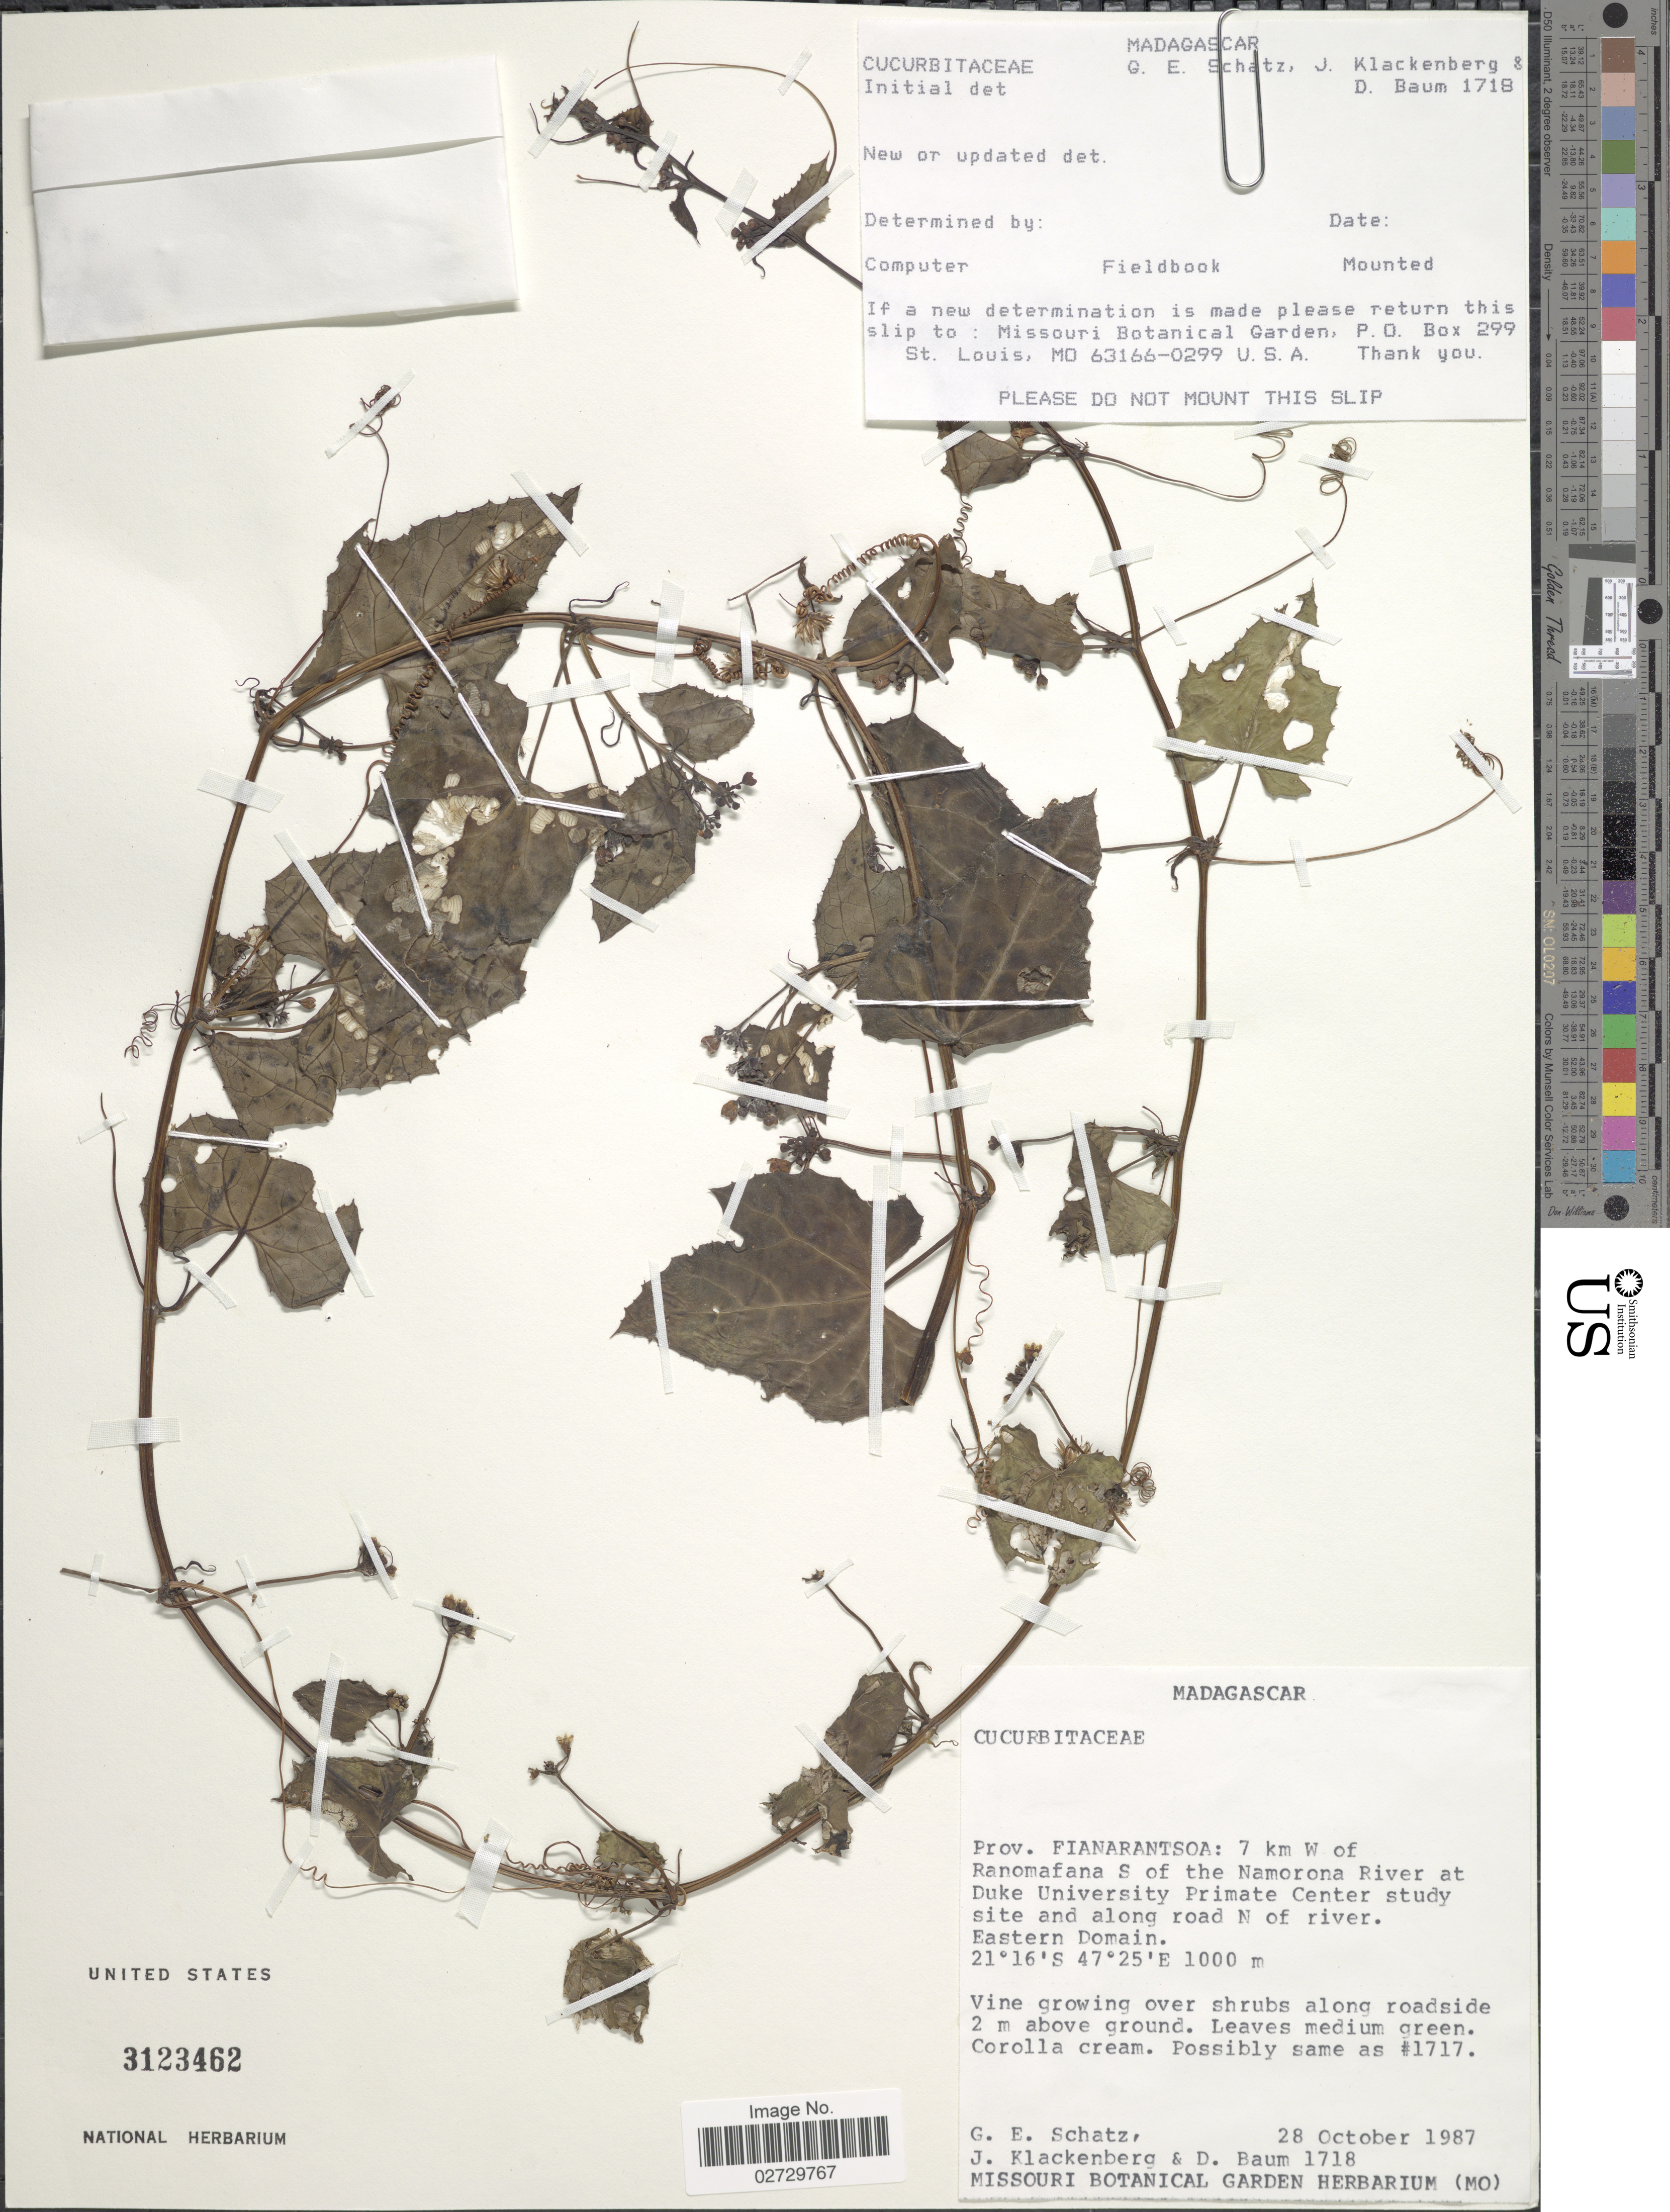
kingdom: Plantae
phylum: Tracheophyta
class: Magnoliopsida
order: Cucurbitales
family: Cucurbitaceae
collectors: G. Schatz, J. Klackenberg & D. Baum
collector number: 1718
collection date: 1987-10-28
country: Madagascar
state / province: Vatovavy Fitovinany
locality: Prov. Fianarantsoa: 7 km W of Ranomafana S of the Namorona River at Duke University Primate Center study site and along road N of river. Eastern Domain.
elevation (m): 1000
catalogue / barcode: US 3123462